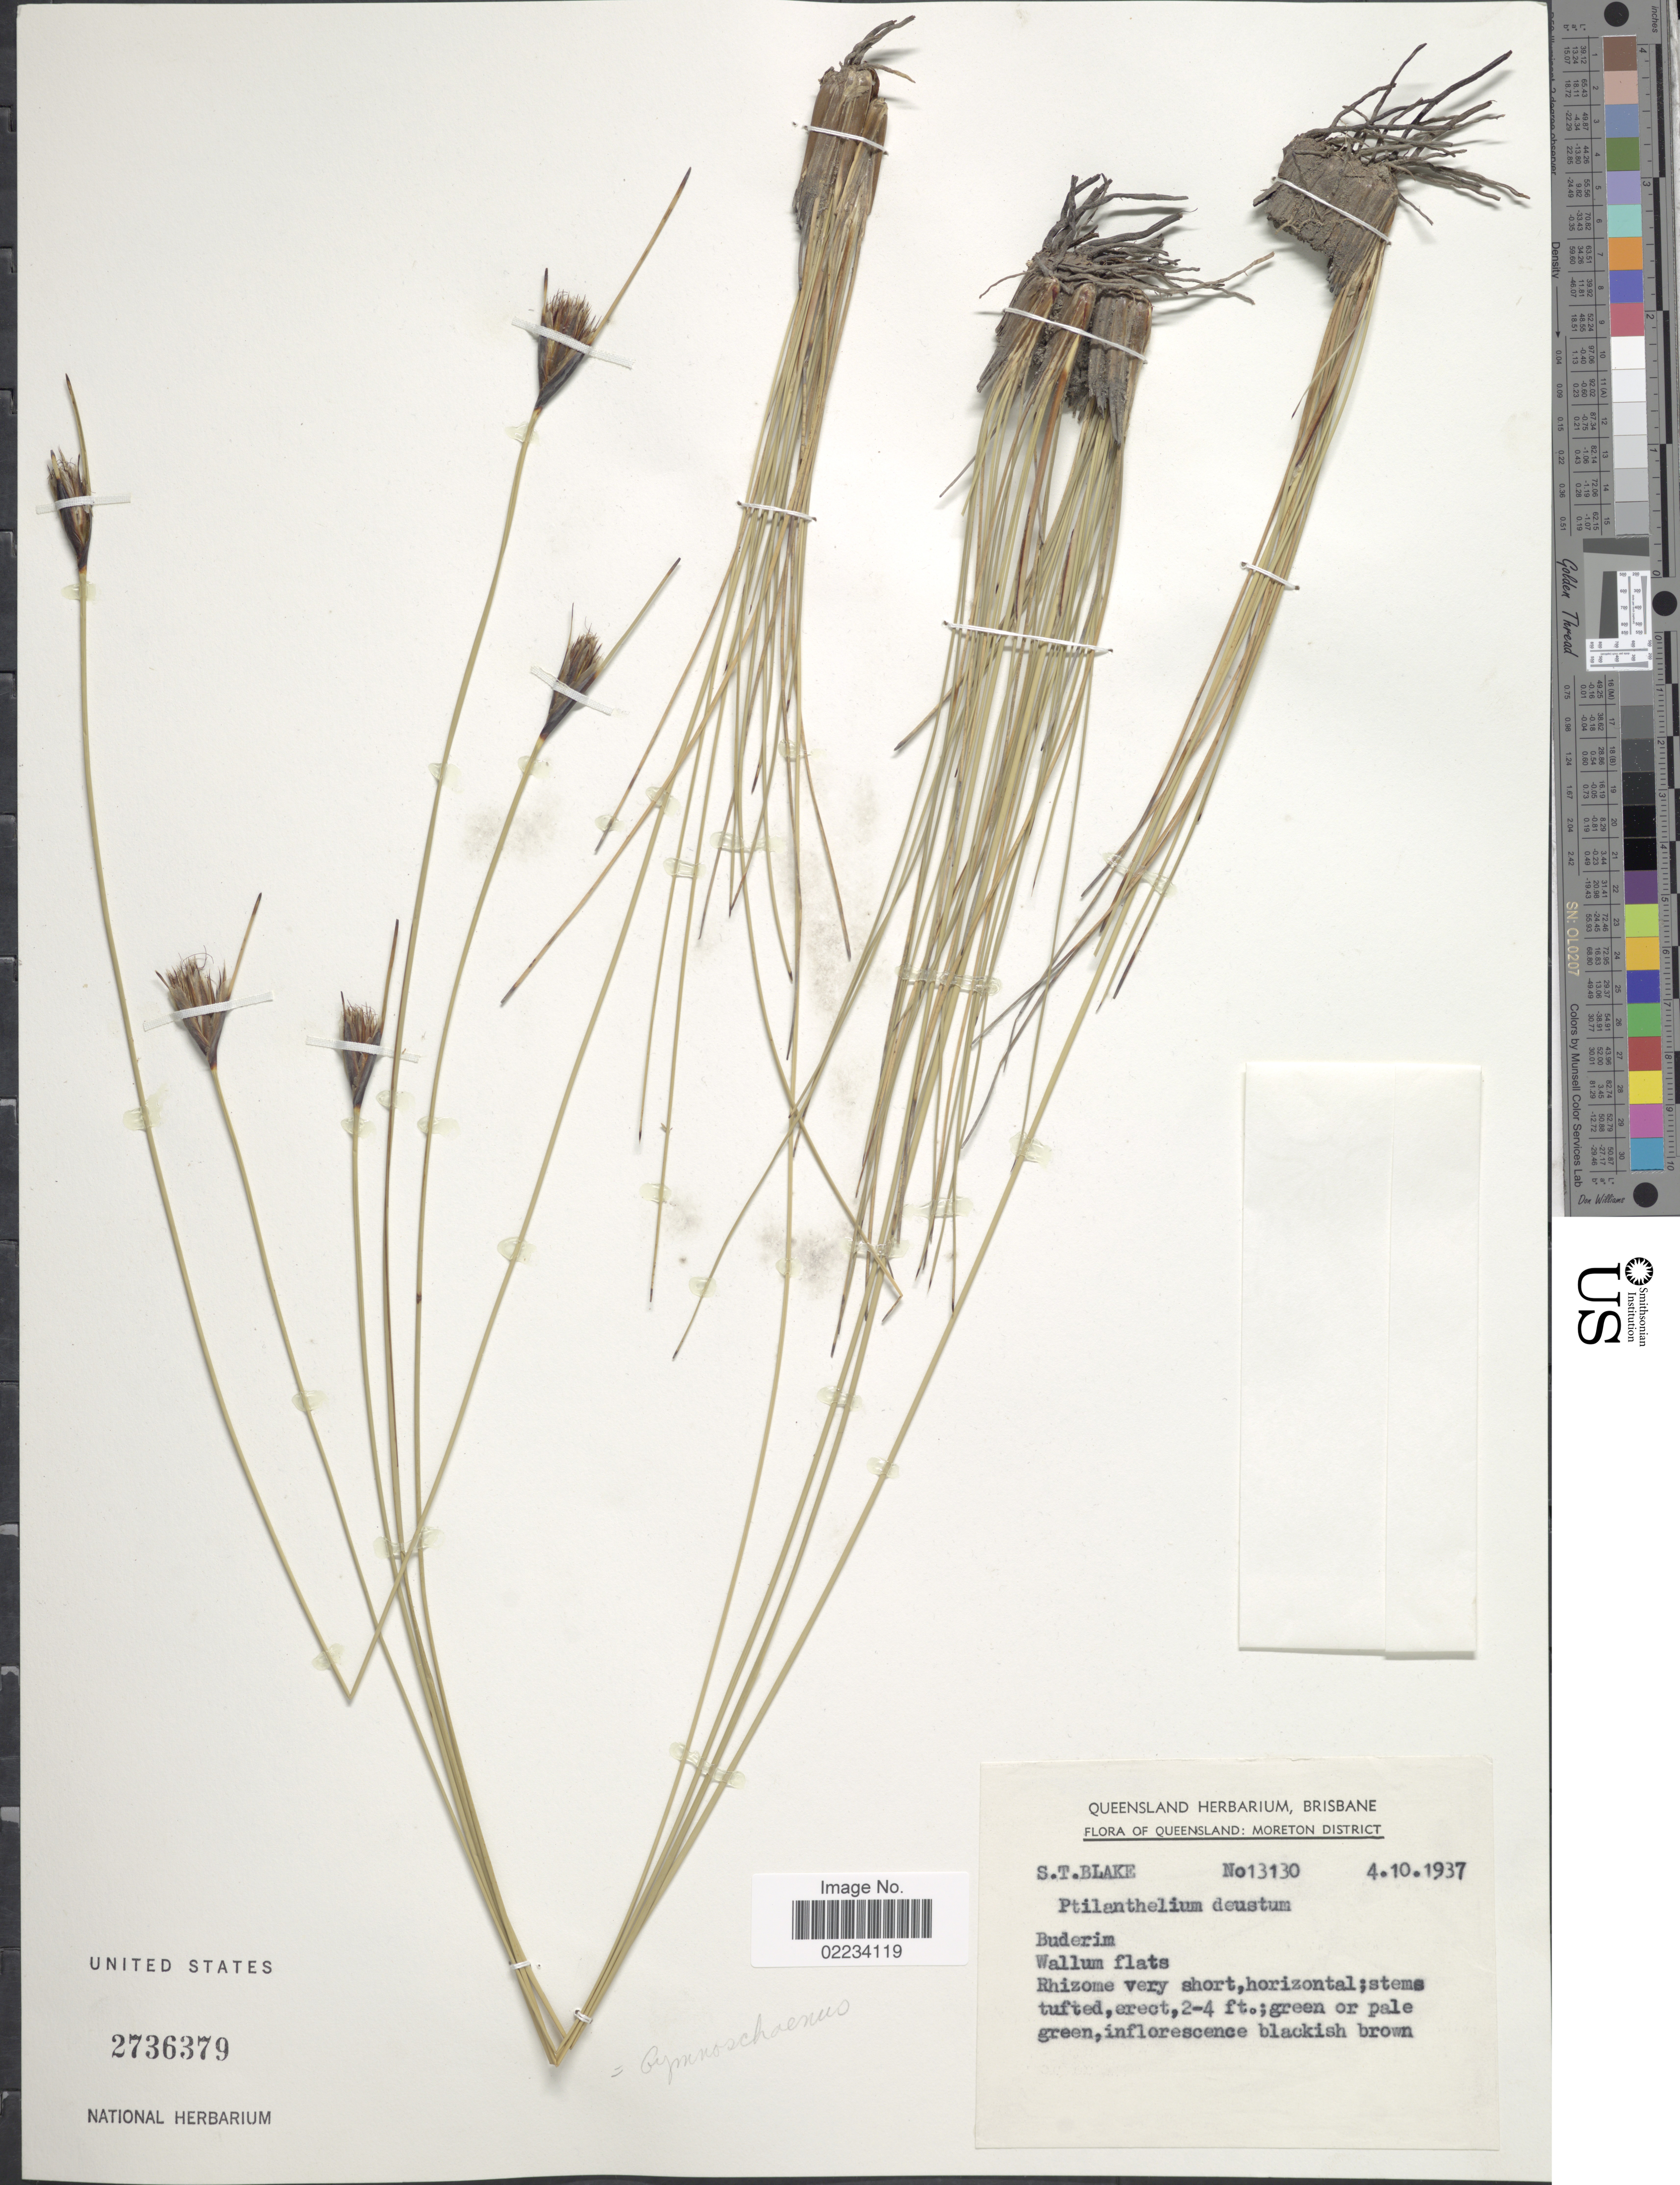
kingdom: Plantae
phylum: Tracheophyta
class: Liliopsida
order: Poales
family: Cyperaceae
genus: Ptilothrix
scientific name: Ptilothrix deusta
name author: (R. Br.) K.L. Wilson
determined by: Wilson, K. L.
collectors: S. T. Blake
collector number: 13130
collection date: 1937-10-04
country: Australia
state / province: Queensland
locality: Moreton District, Buderim, Wallum flats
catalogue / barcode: US 2736379